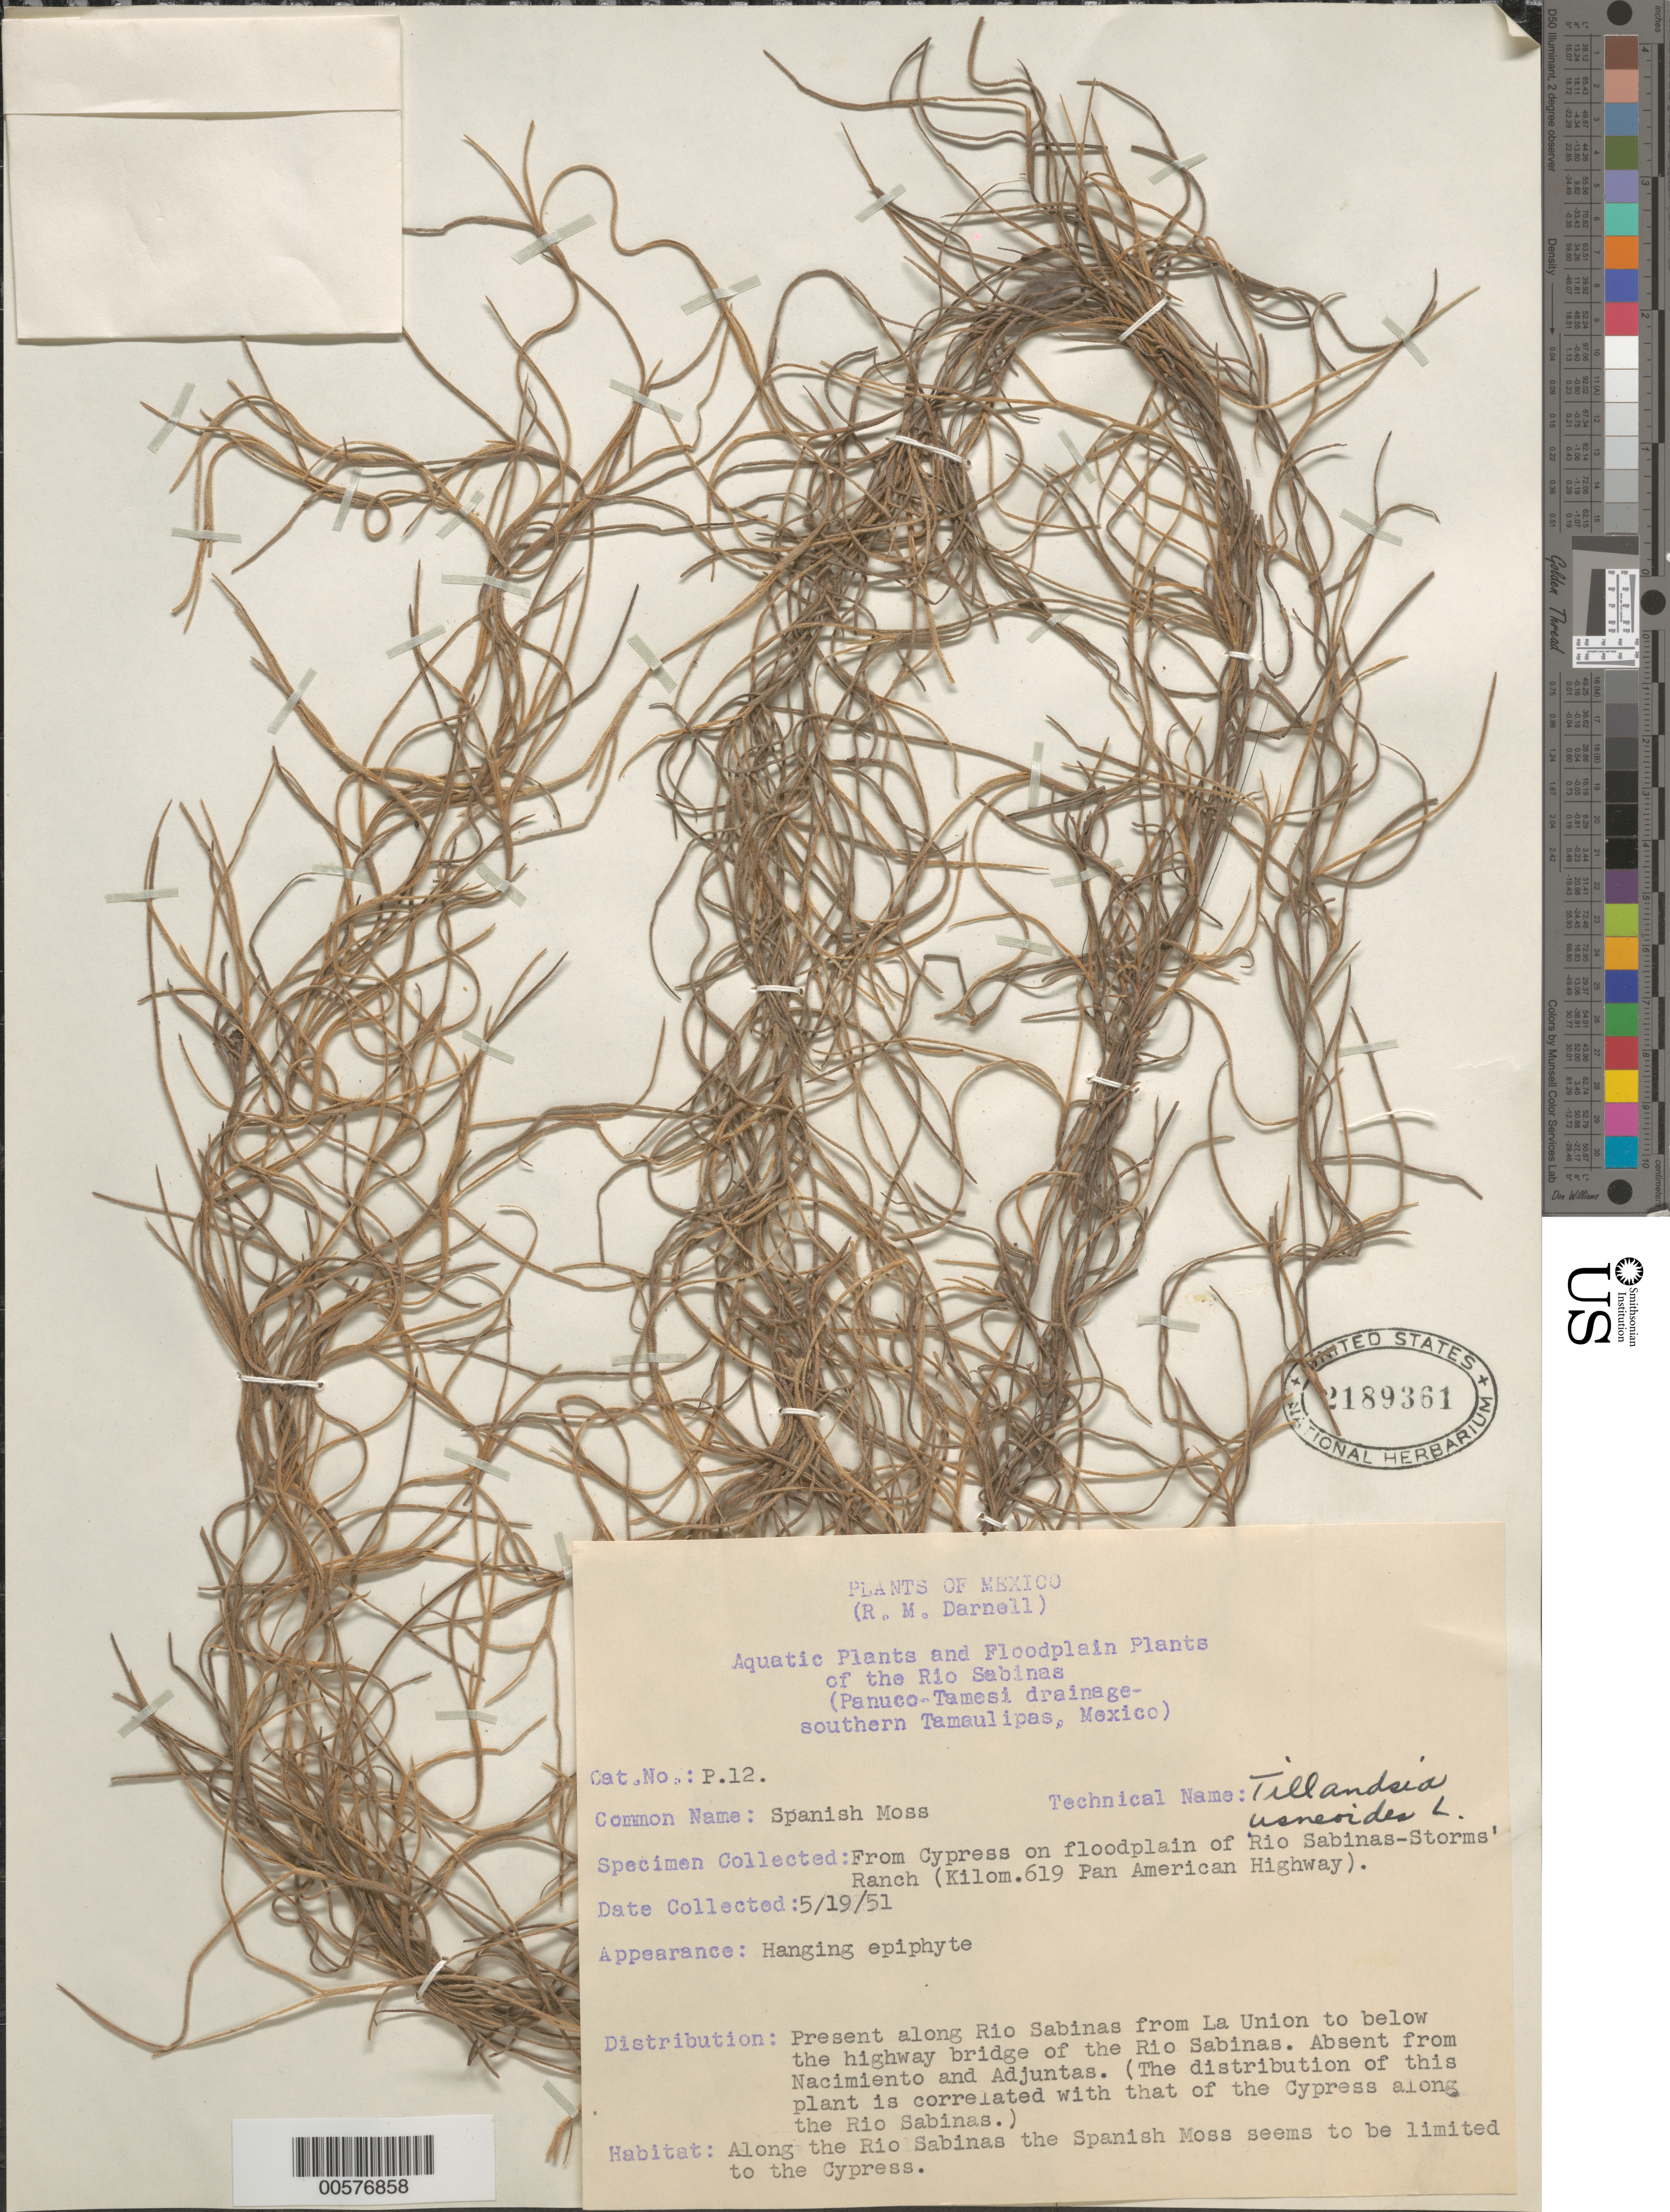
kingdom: Plantae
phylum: Tracheophyta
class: Liliopsida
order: Poales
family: Bromeliaceae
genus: Tillandsia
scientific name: Tillandsia usneoides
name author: (L.) L.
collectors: R. Darnell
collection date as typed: Transcribed d/m/y: 19/5/51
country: Mexico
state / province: Tamaulipas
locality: Aquatic and Floodplain of the Rio Sabinas (Panuco-Tamesi drainage-southern Tamaulipas. From Cypress on floodplain of Rio Sabinas-Storms' Ranch (Kilom. 619 Pan American Highway). Present along Rio Sabinas from La Union to below the highway bridge of the Rio Sabinas. Absent from Nacimiento and Adjuntas. (The distribution of this plant is correlated with that of the Cypress along the Rio Sabinas.). Along the Rio Sabinas the Spanish Moss seems to be limited to the Cypress.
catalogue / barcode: US 2189361